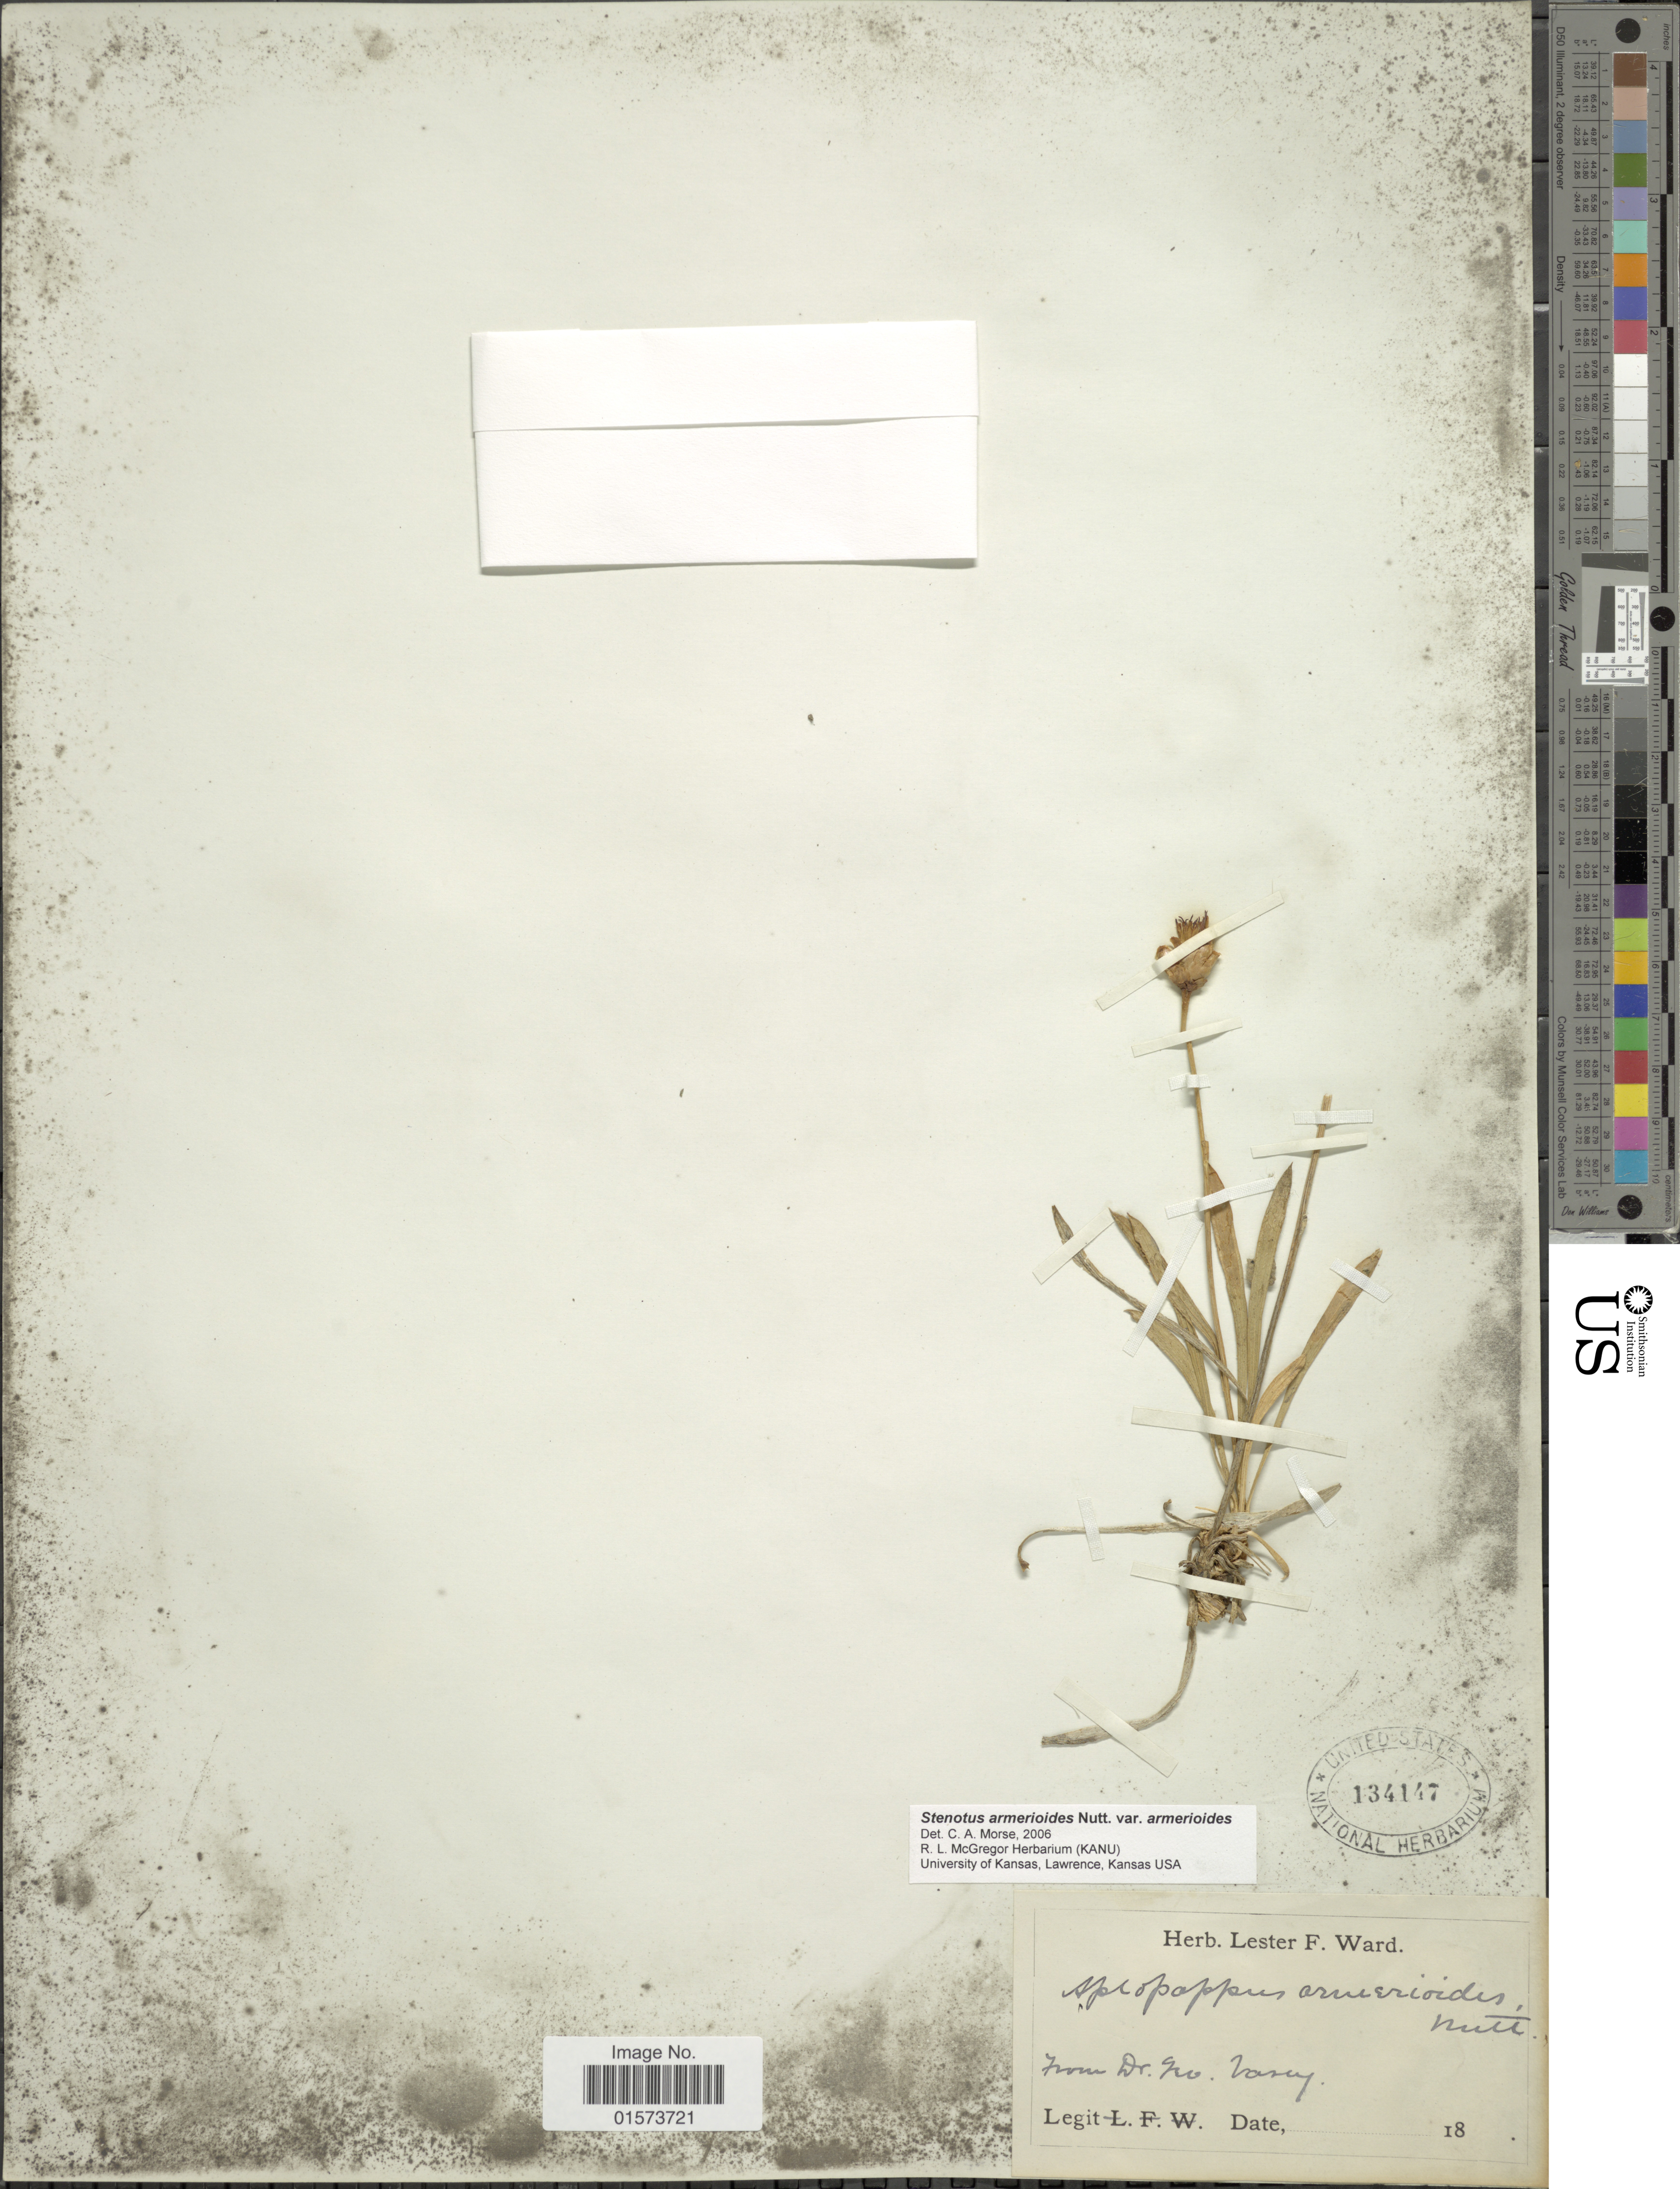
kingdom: Plantae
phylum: Tracheophyta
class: Magnoliopsida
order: Asterales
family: Asteraceae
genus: Stenotus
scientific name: Stenotus armerioides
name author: Nutt.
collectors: G. Vasey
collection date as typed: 18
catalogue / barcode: US 134147